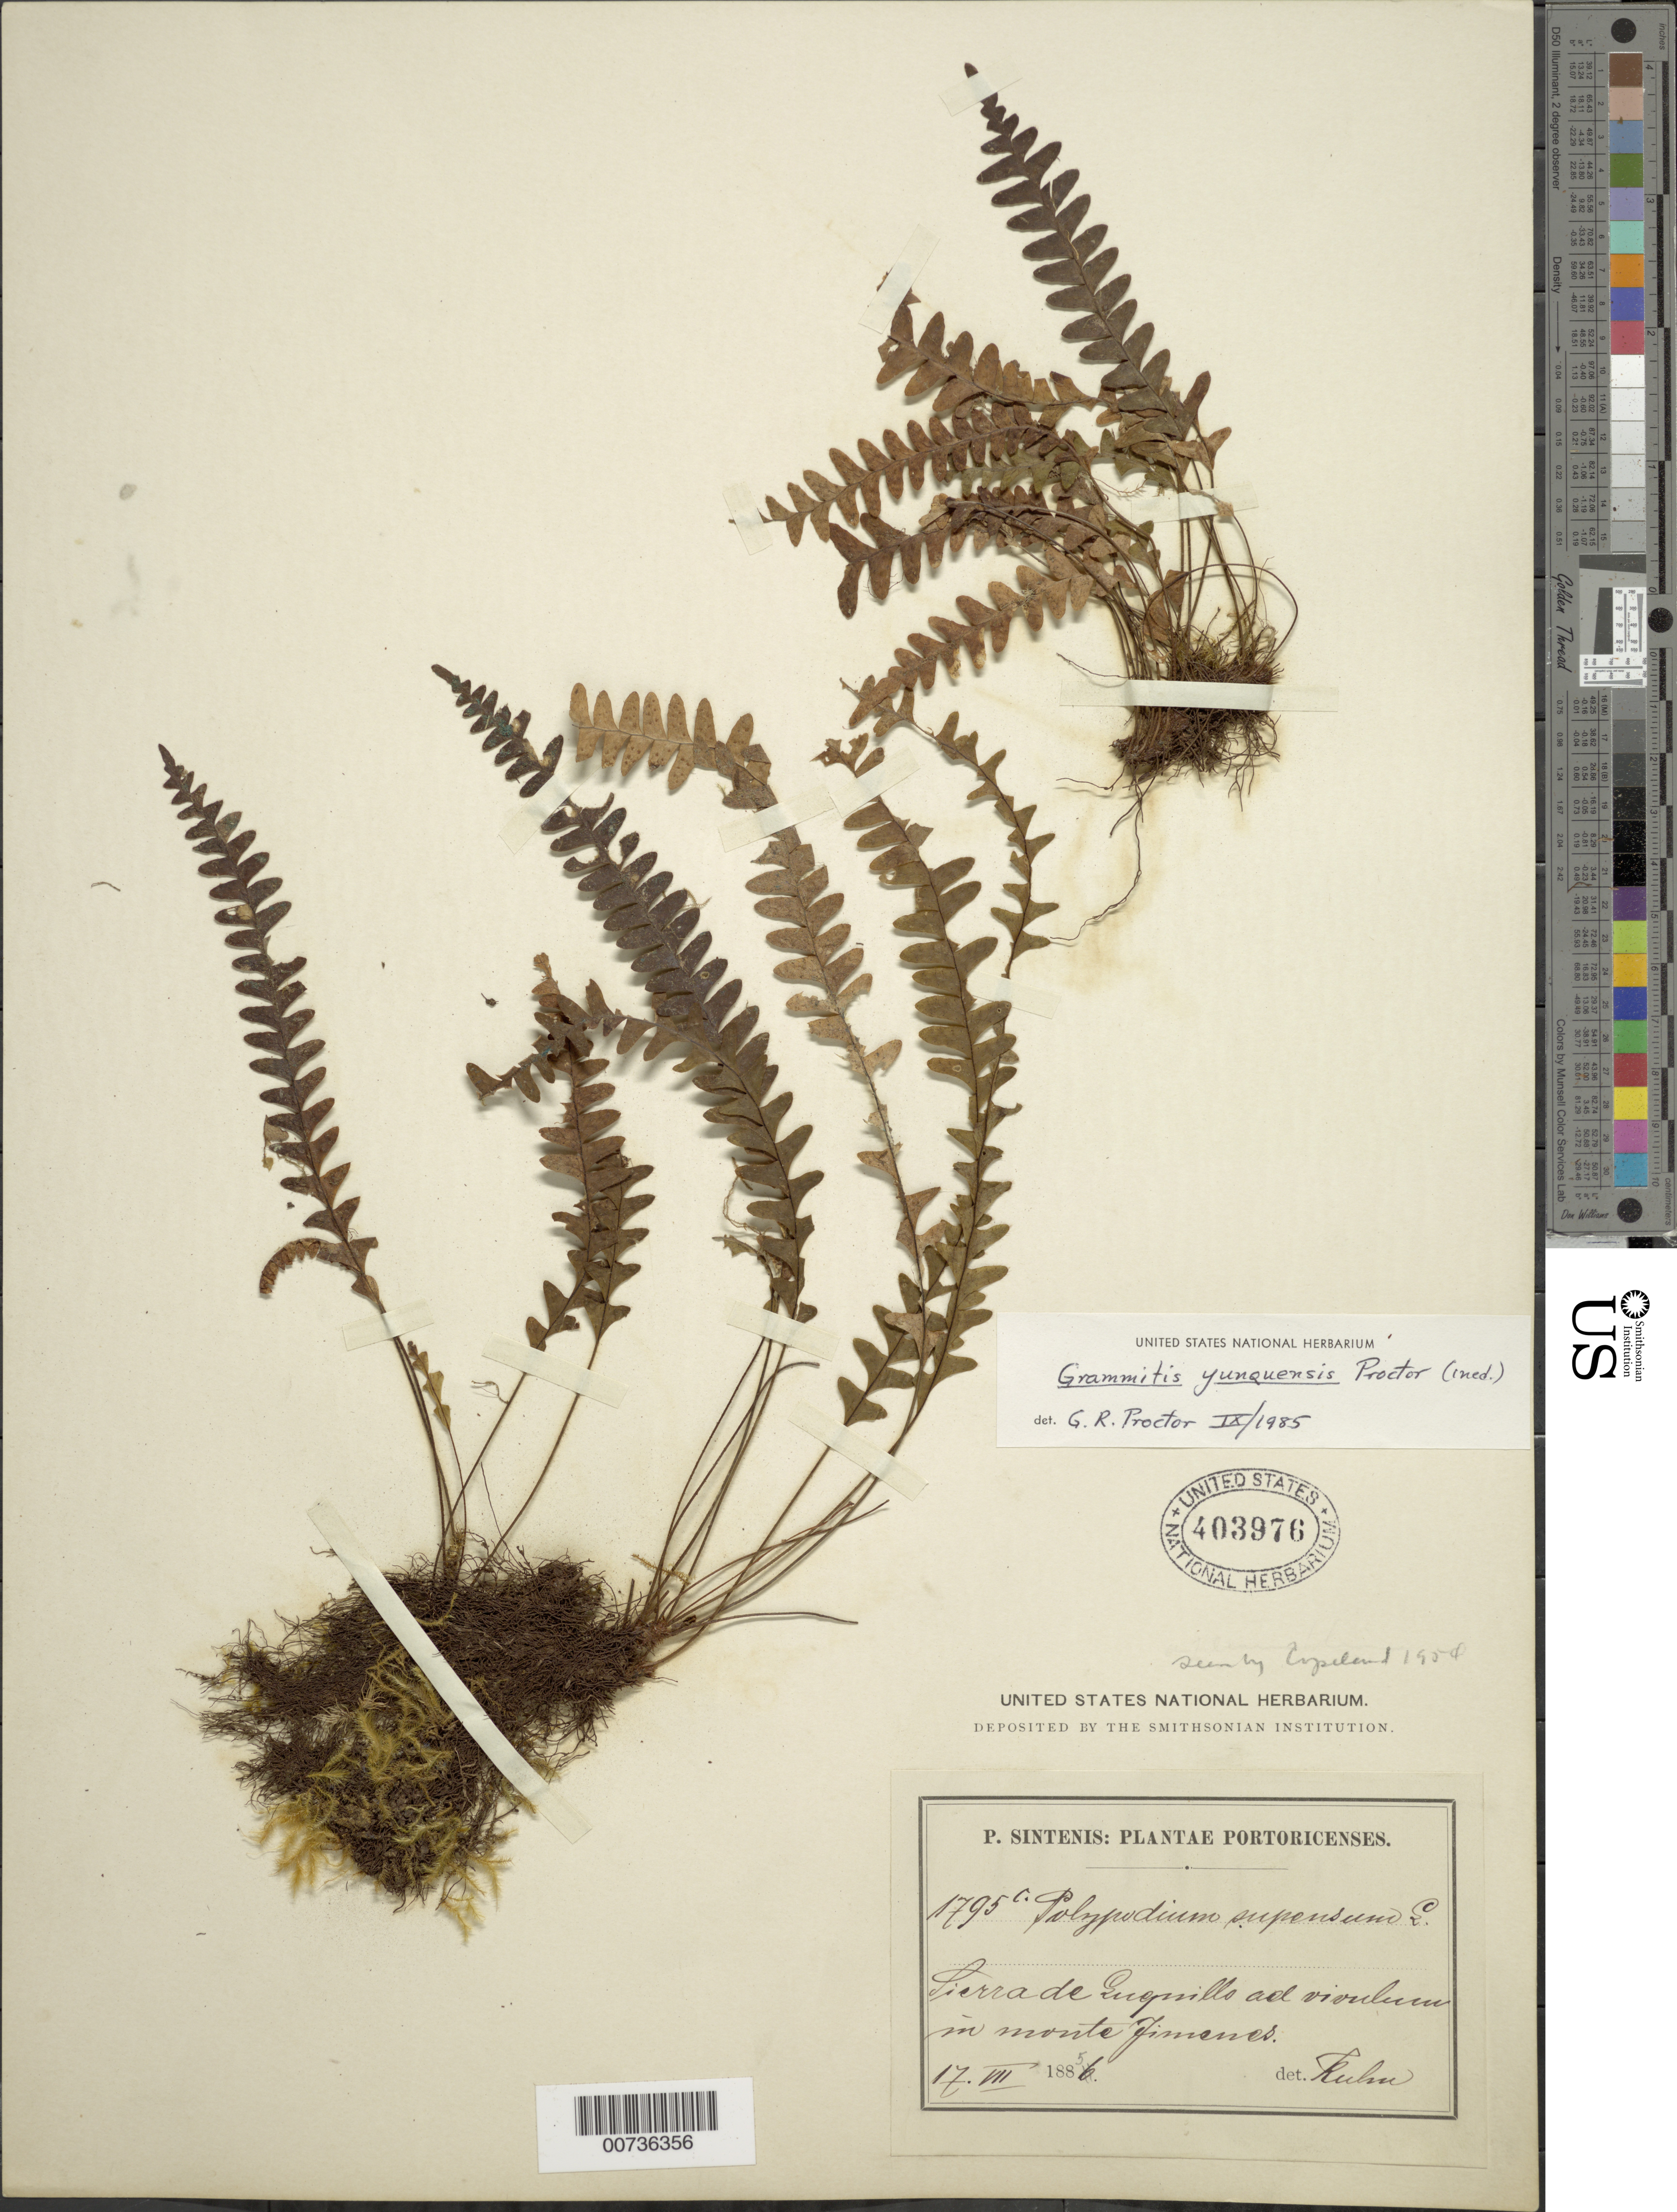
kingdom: Plantae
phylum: Tracheophyta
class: Polypodiopsida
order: Polypodiales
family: Polypodiaceae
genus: Terpsichore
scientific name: Terpsichore hanekeana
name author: (Proctor) A.R. Sm.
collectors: P. Sintenis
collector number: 1795c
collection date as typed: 17 Jul 1885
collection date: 1885-07-17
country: Puerto Rico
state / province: Luquillo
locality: Sierra de Luquillo in Monte Jimenes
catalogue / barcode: US 403976